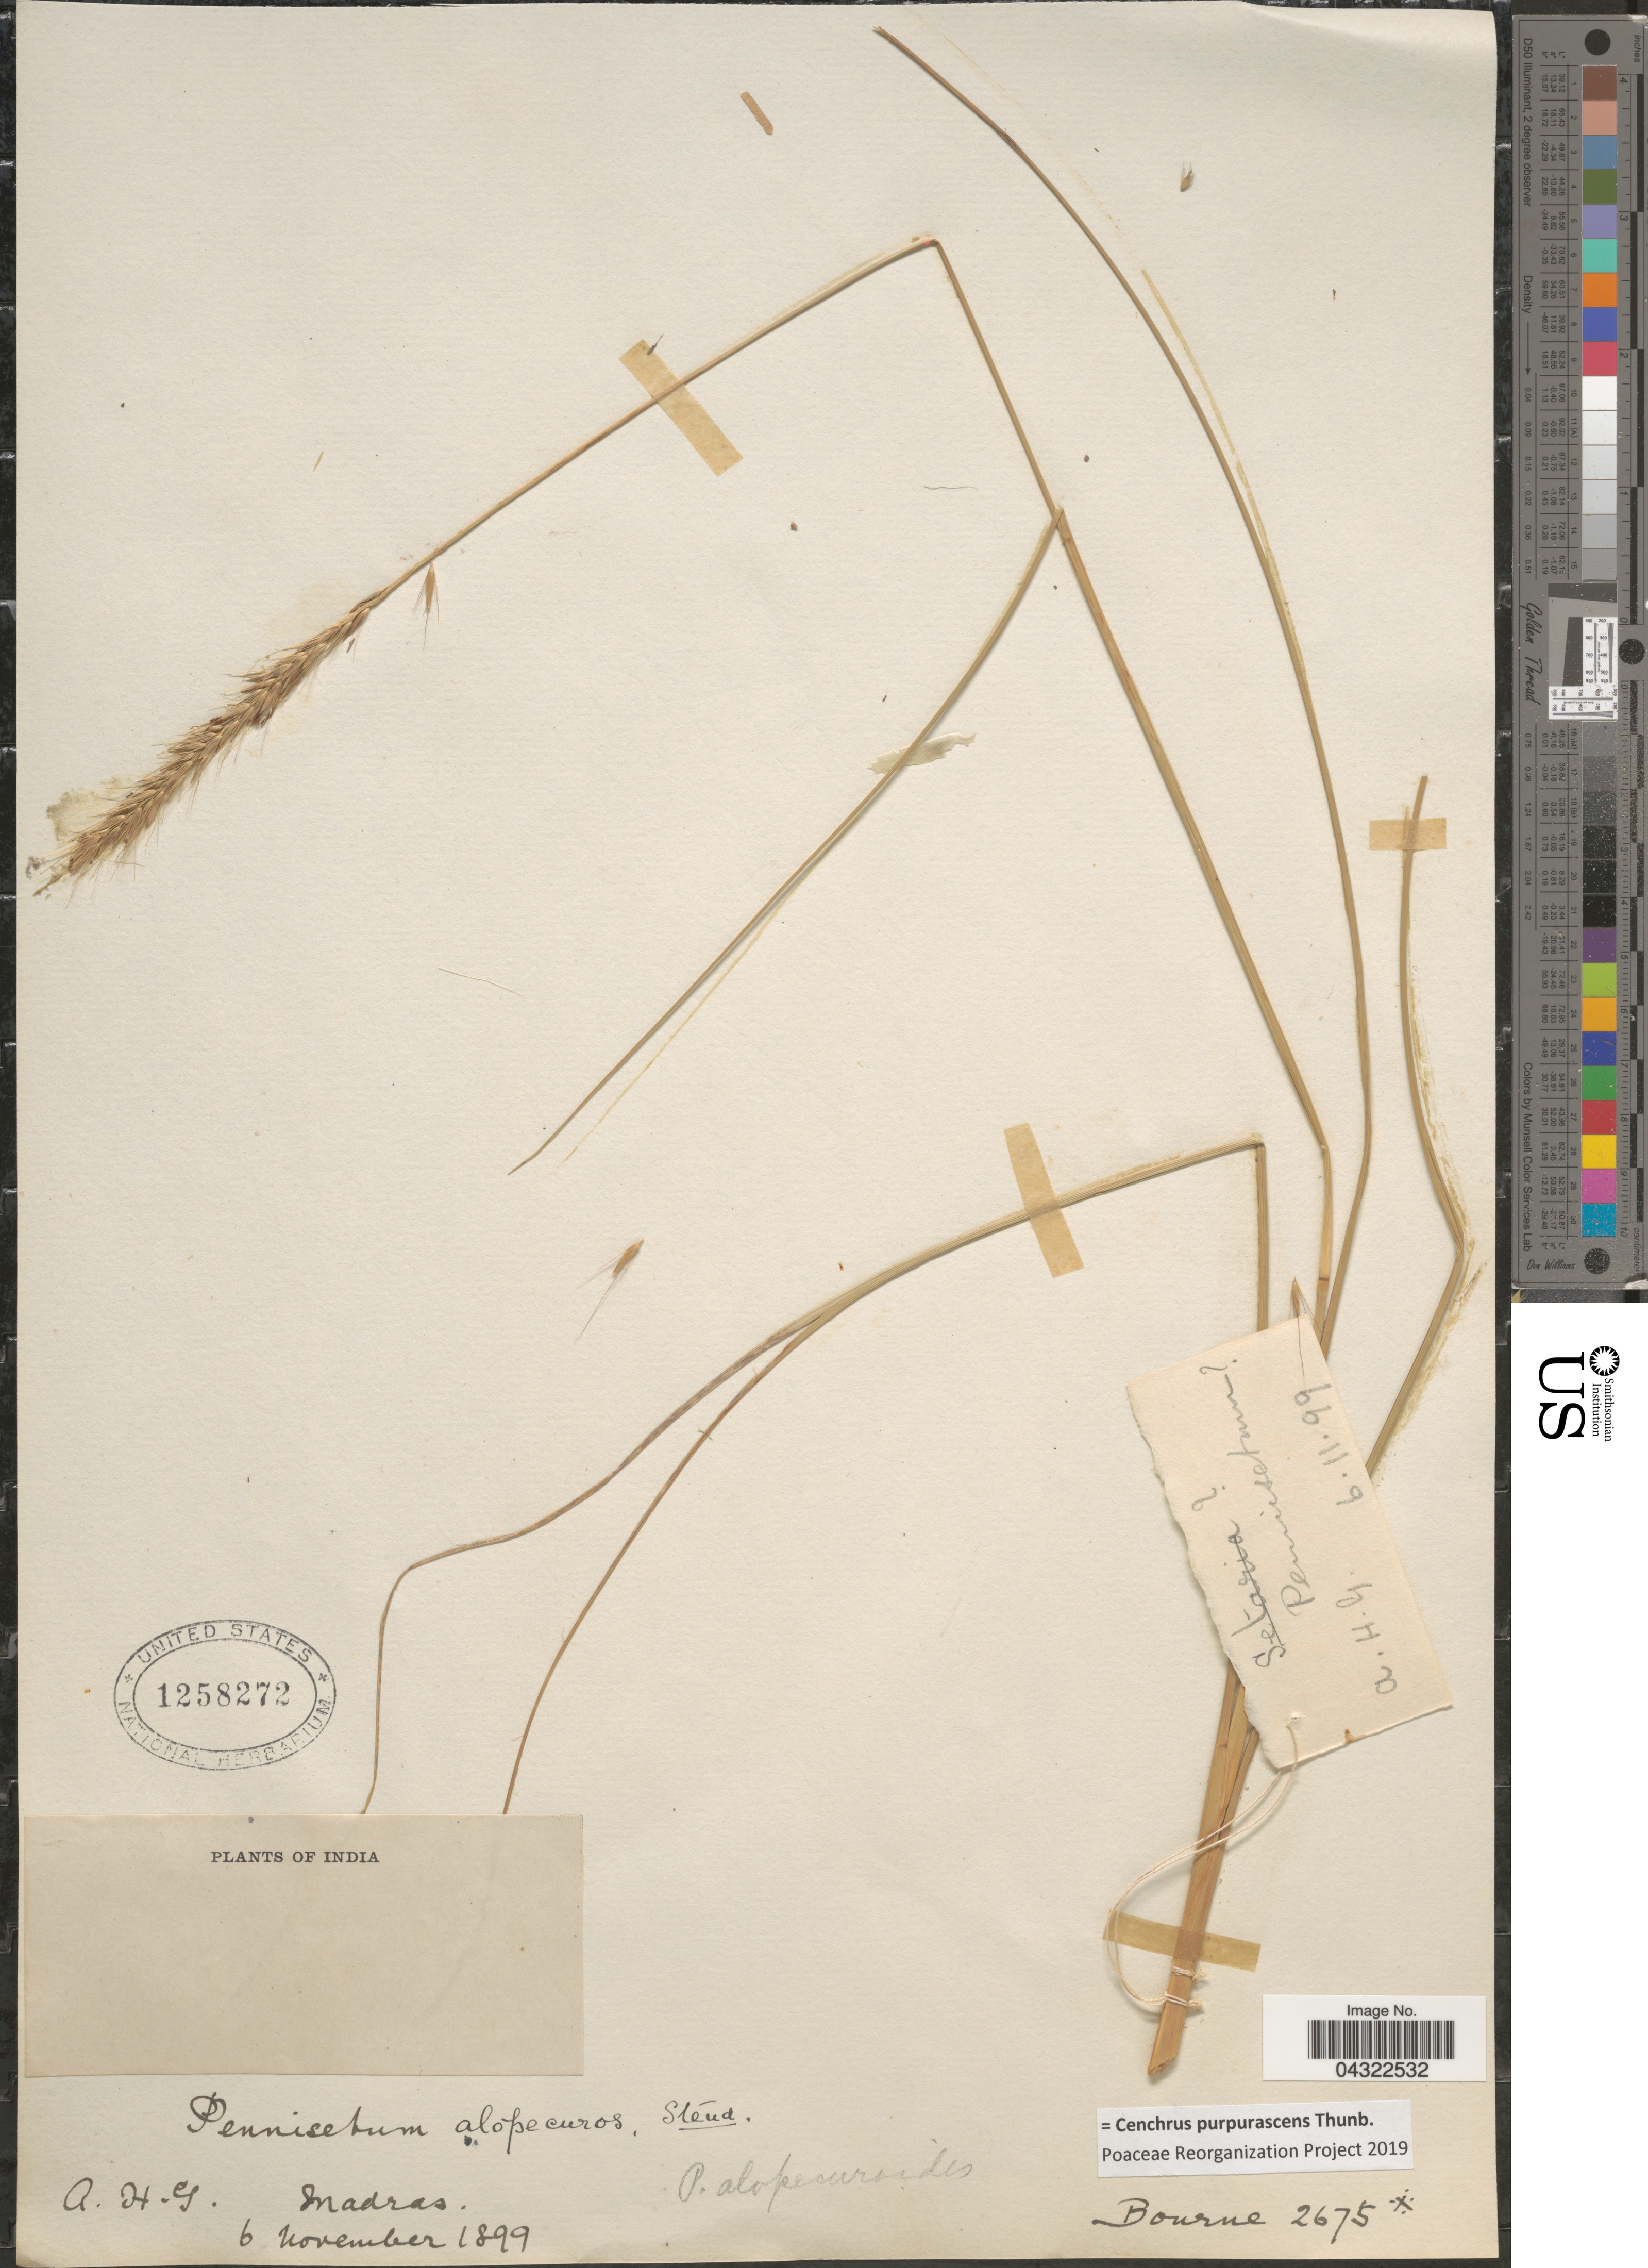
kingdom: Plantae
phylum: Tracheophyta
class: Liliopsida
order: Poales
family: Poaceae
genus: Cenchrus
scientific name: Cenchrus purpurascens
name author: Thunb.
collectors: -- Bourne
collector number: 2675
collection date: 1899-11-06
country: India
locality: A. H. G. Madras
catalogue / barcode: US 1258272